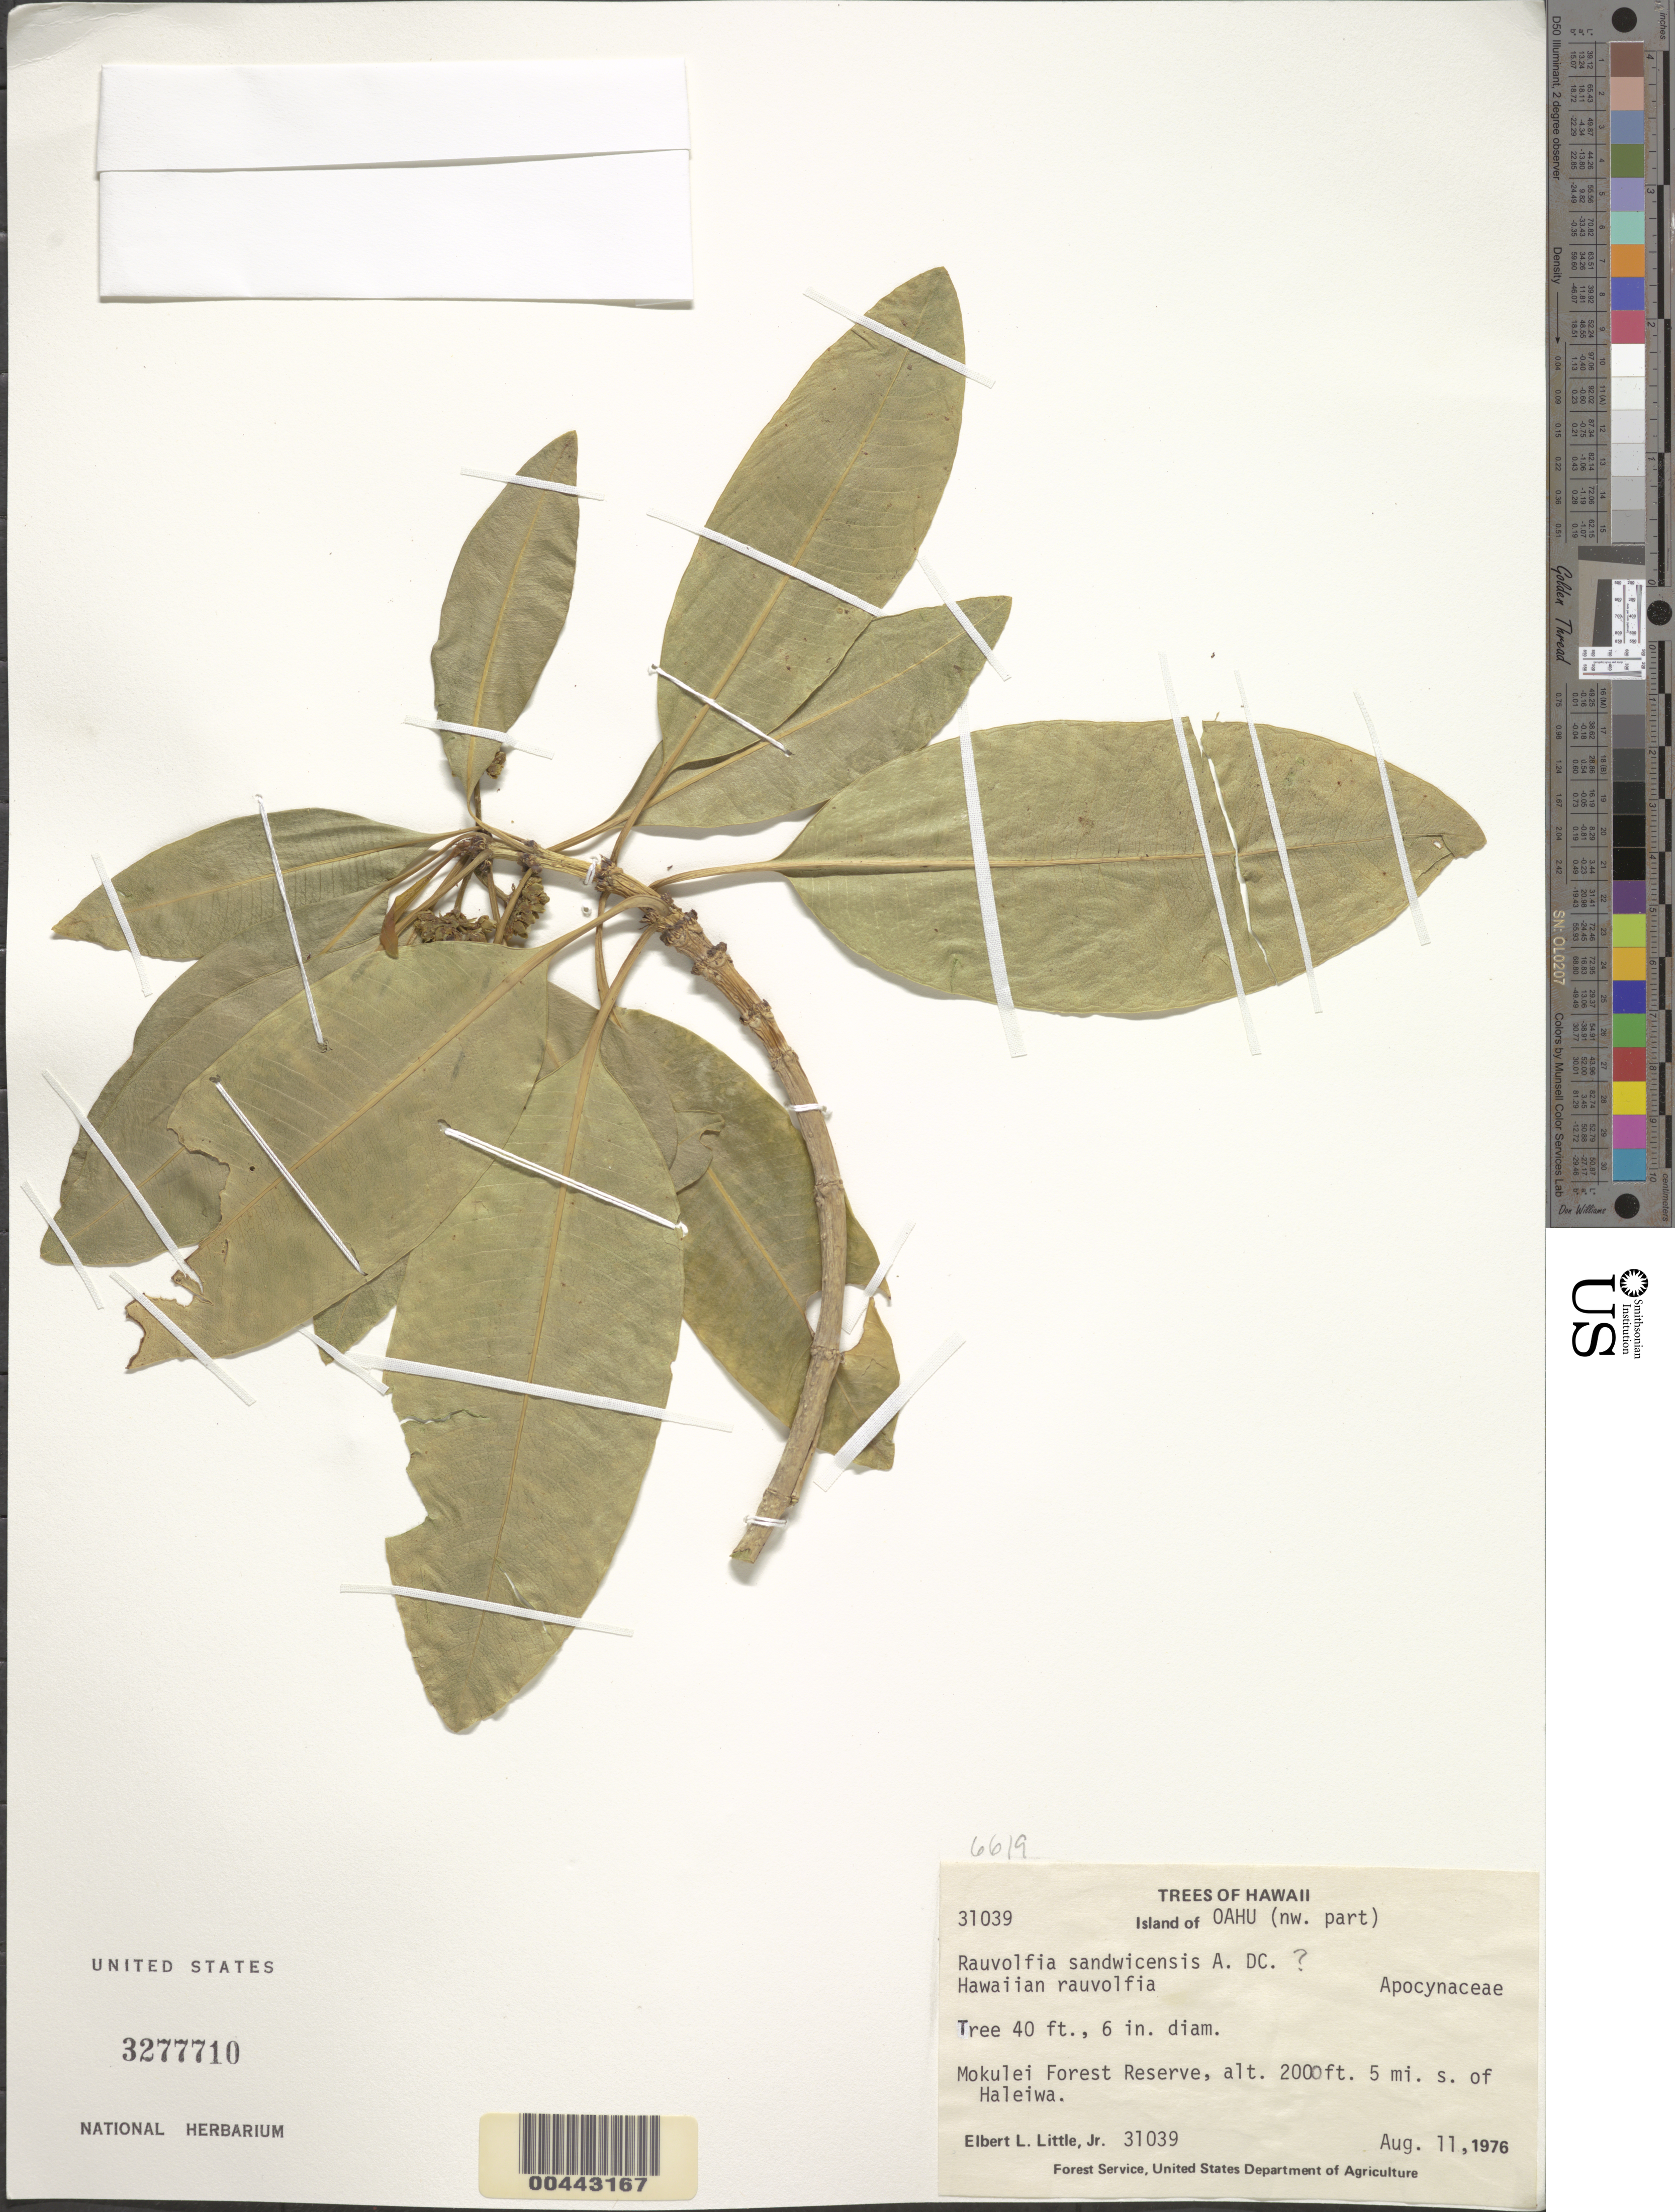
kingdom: Plantae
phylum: Tracheophyta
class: Magnoliopsida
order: Gentianales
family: Apocynaceae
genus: Rauvolfia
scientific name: Rauvolfia sandwicensis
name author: A. DC.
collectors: E. L. Little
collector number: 31039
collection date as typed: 11 Aug 1976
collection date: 1976-08-11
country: United States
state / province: Hawaii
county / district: Honolulu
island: Oahu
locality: NW part of Oahu, Mokulei Forest Reserve, 5 mi S of Haleiwa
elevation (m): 610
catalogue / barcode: US 3277710